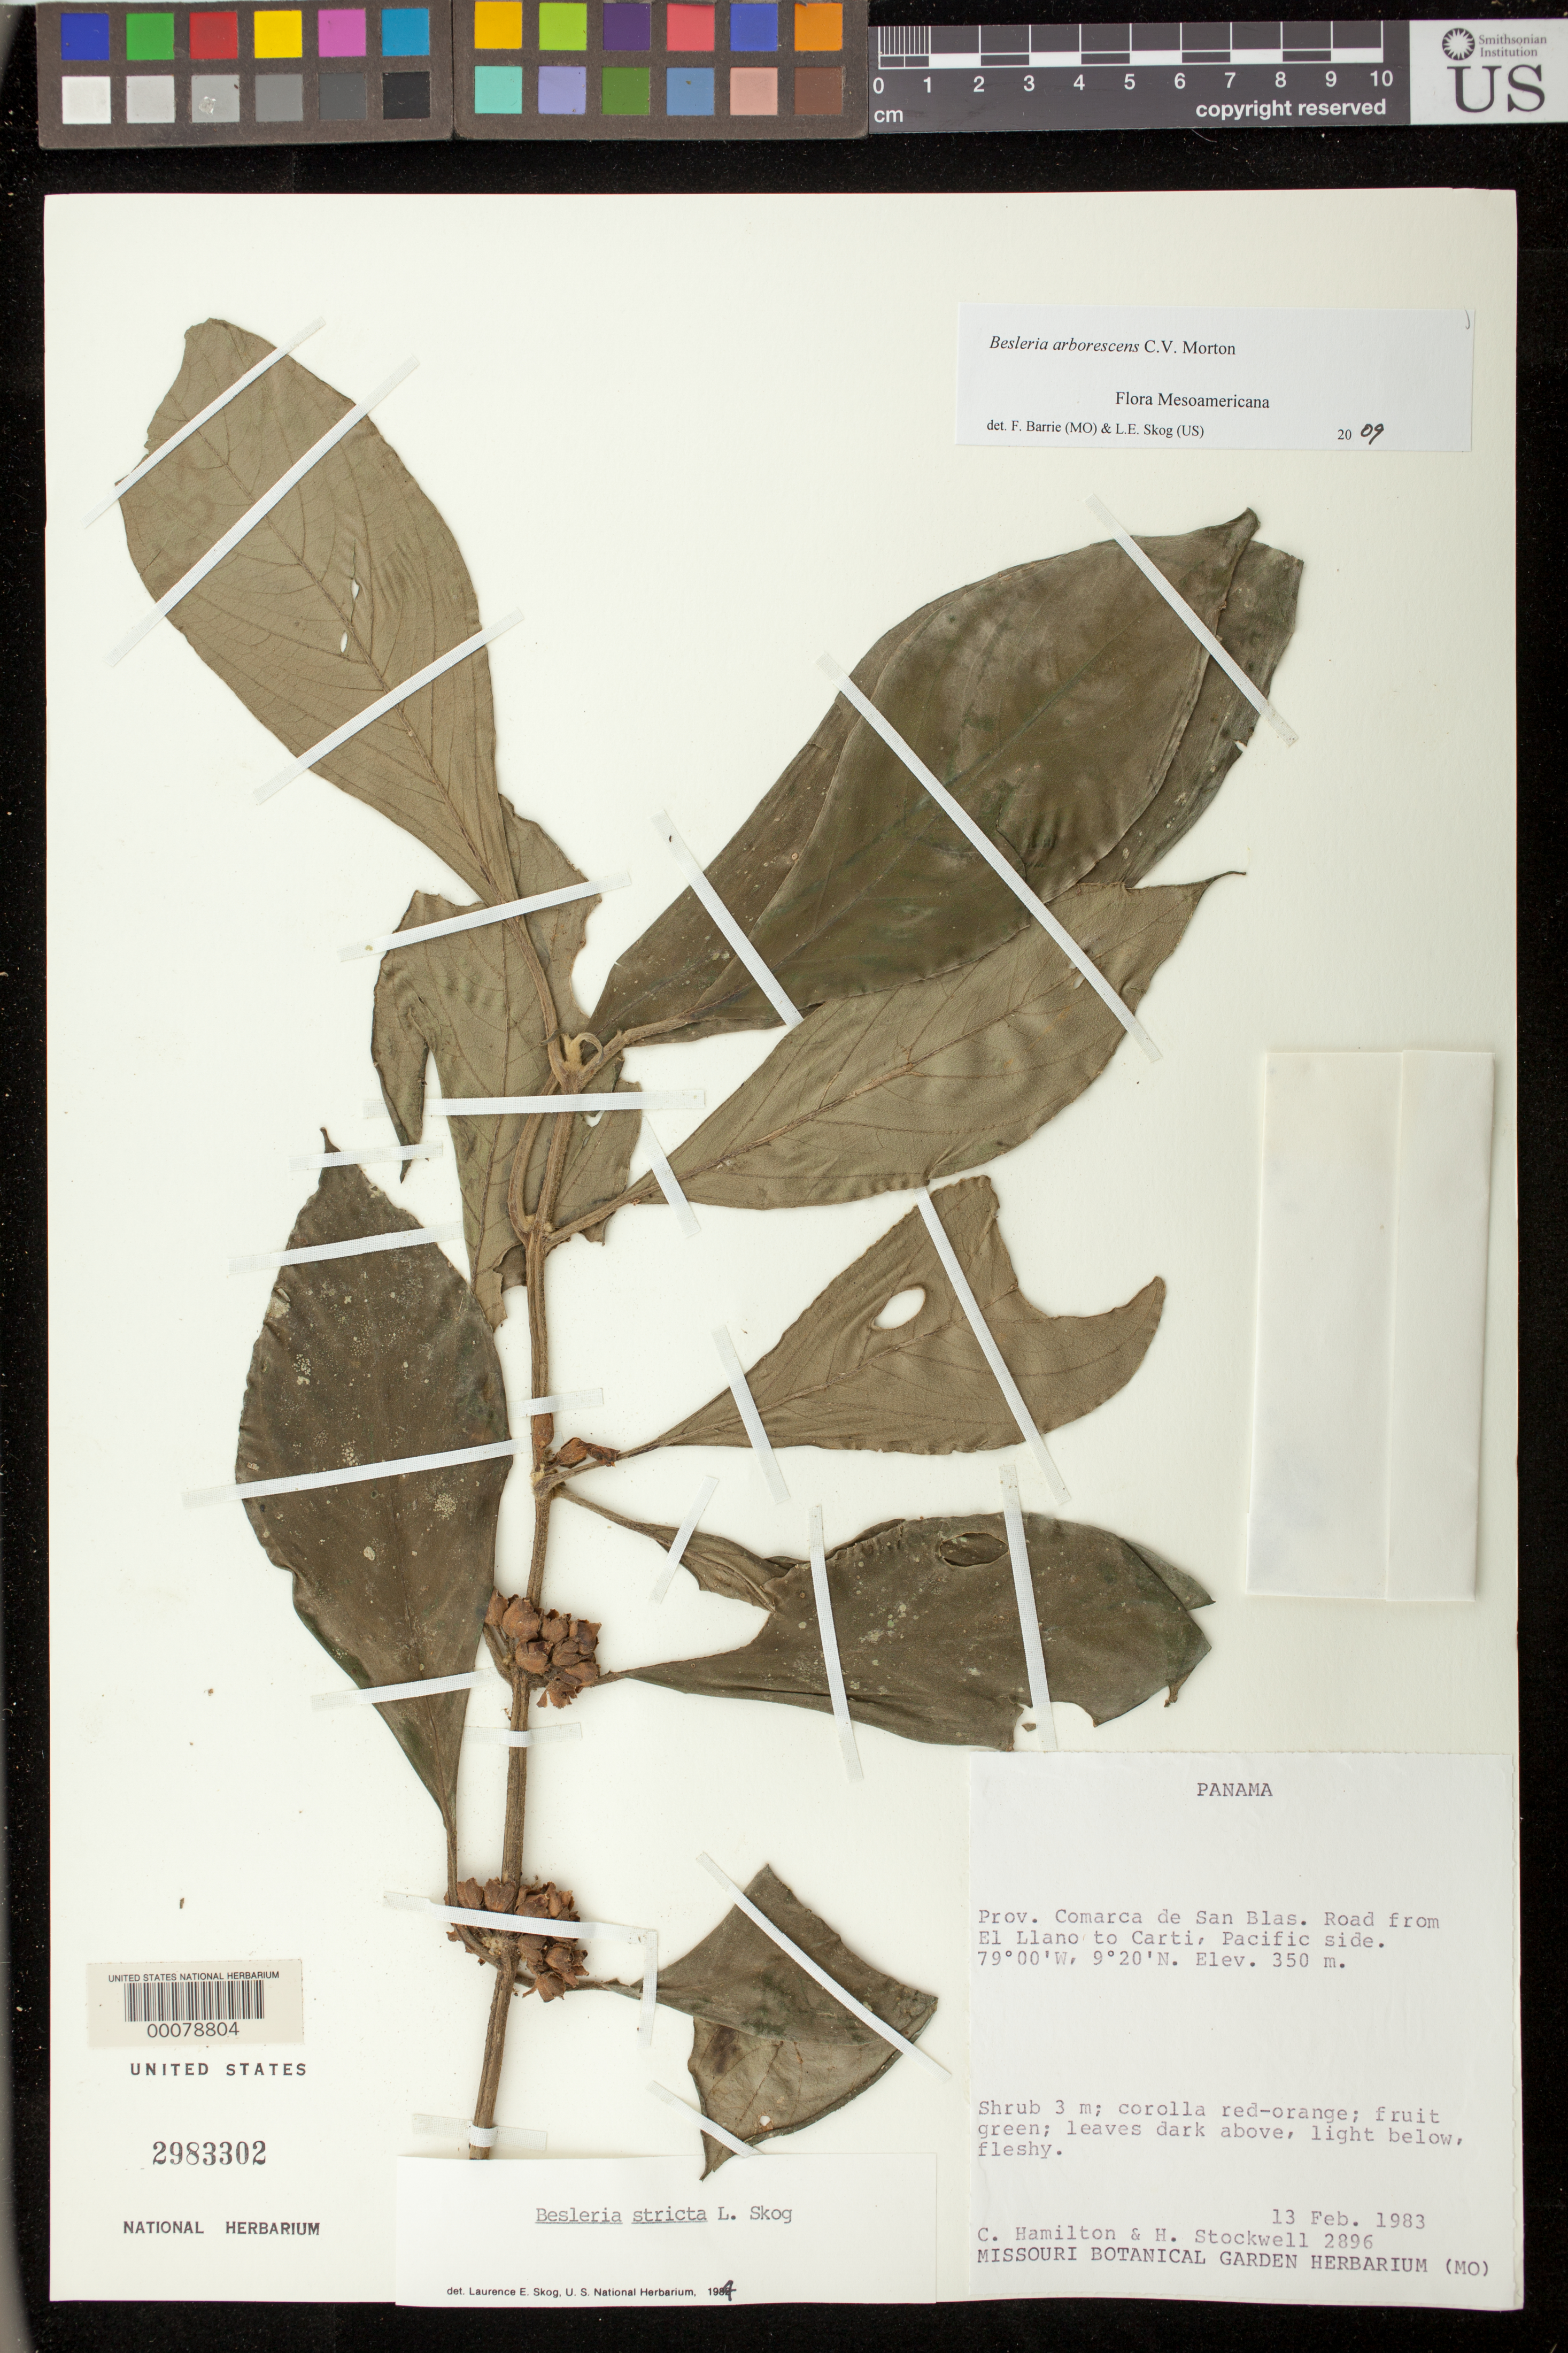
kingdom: Plantae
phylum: Tracheophyta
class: Magnoliopsida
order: Lamiales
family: Gesneriaceae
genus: Besleria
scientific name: Besleria arborescens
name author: C.V. Morton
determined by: Barrie, F. R.; Skog, Laurence E.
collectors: C. Hamilton & H. Stockwell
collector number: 2896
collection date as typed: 13 Feb 1983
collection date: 1983-02-13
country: Panama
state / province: Kuna Yala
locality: Prov. Comarca de San Blas, road from El Llano to Carti, Pacific side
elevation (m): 350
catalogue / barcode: US 2983302